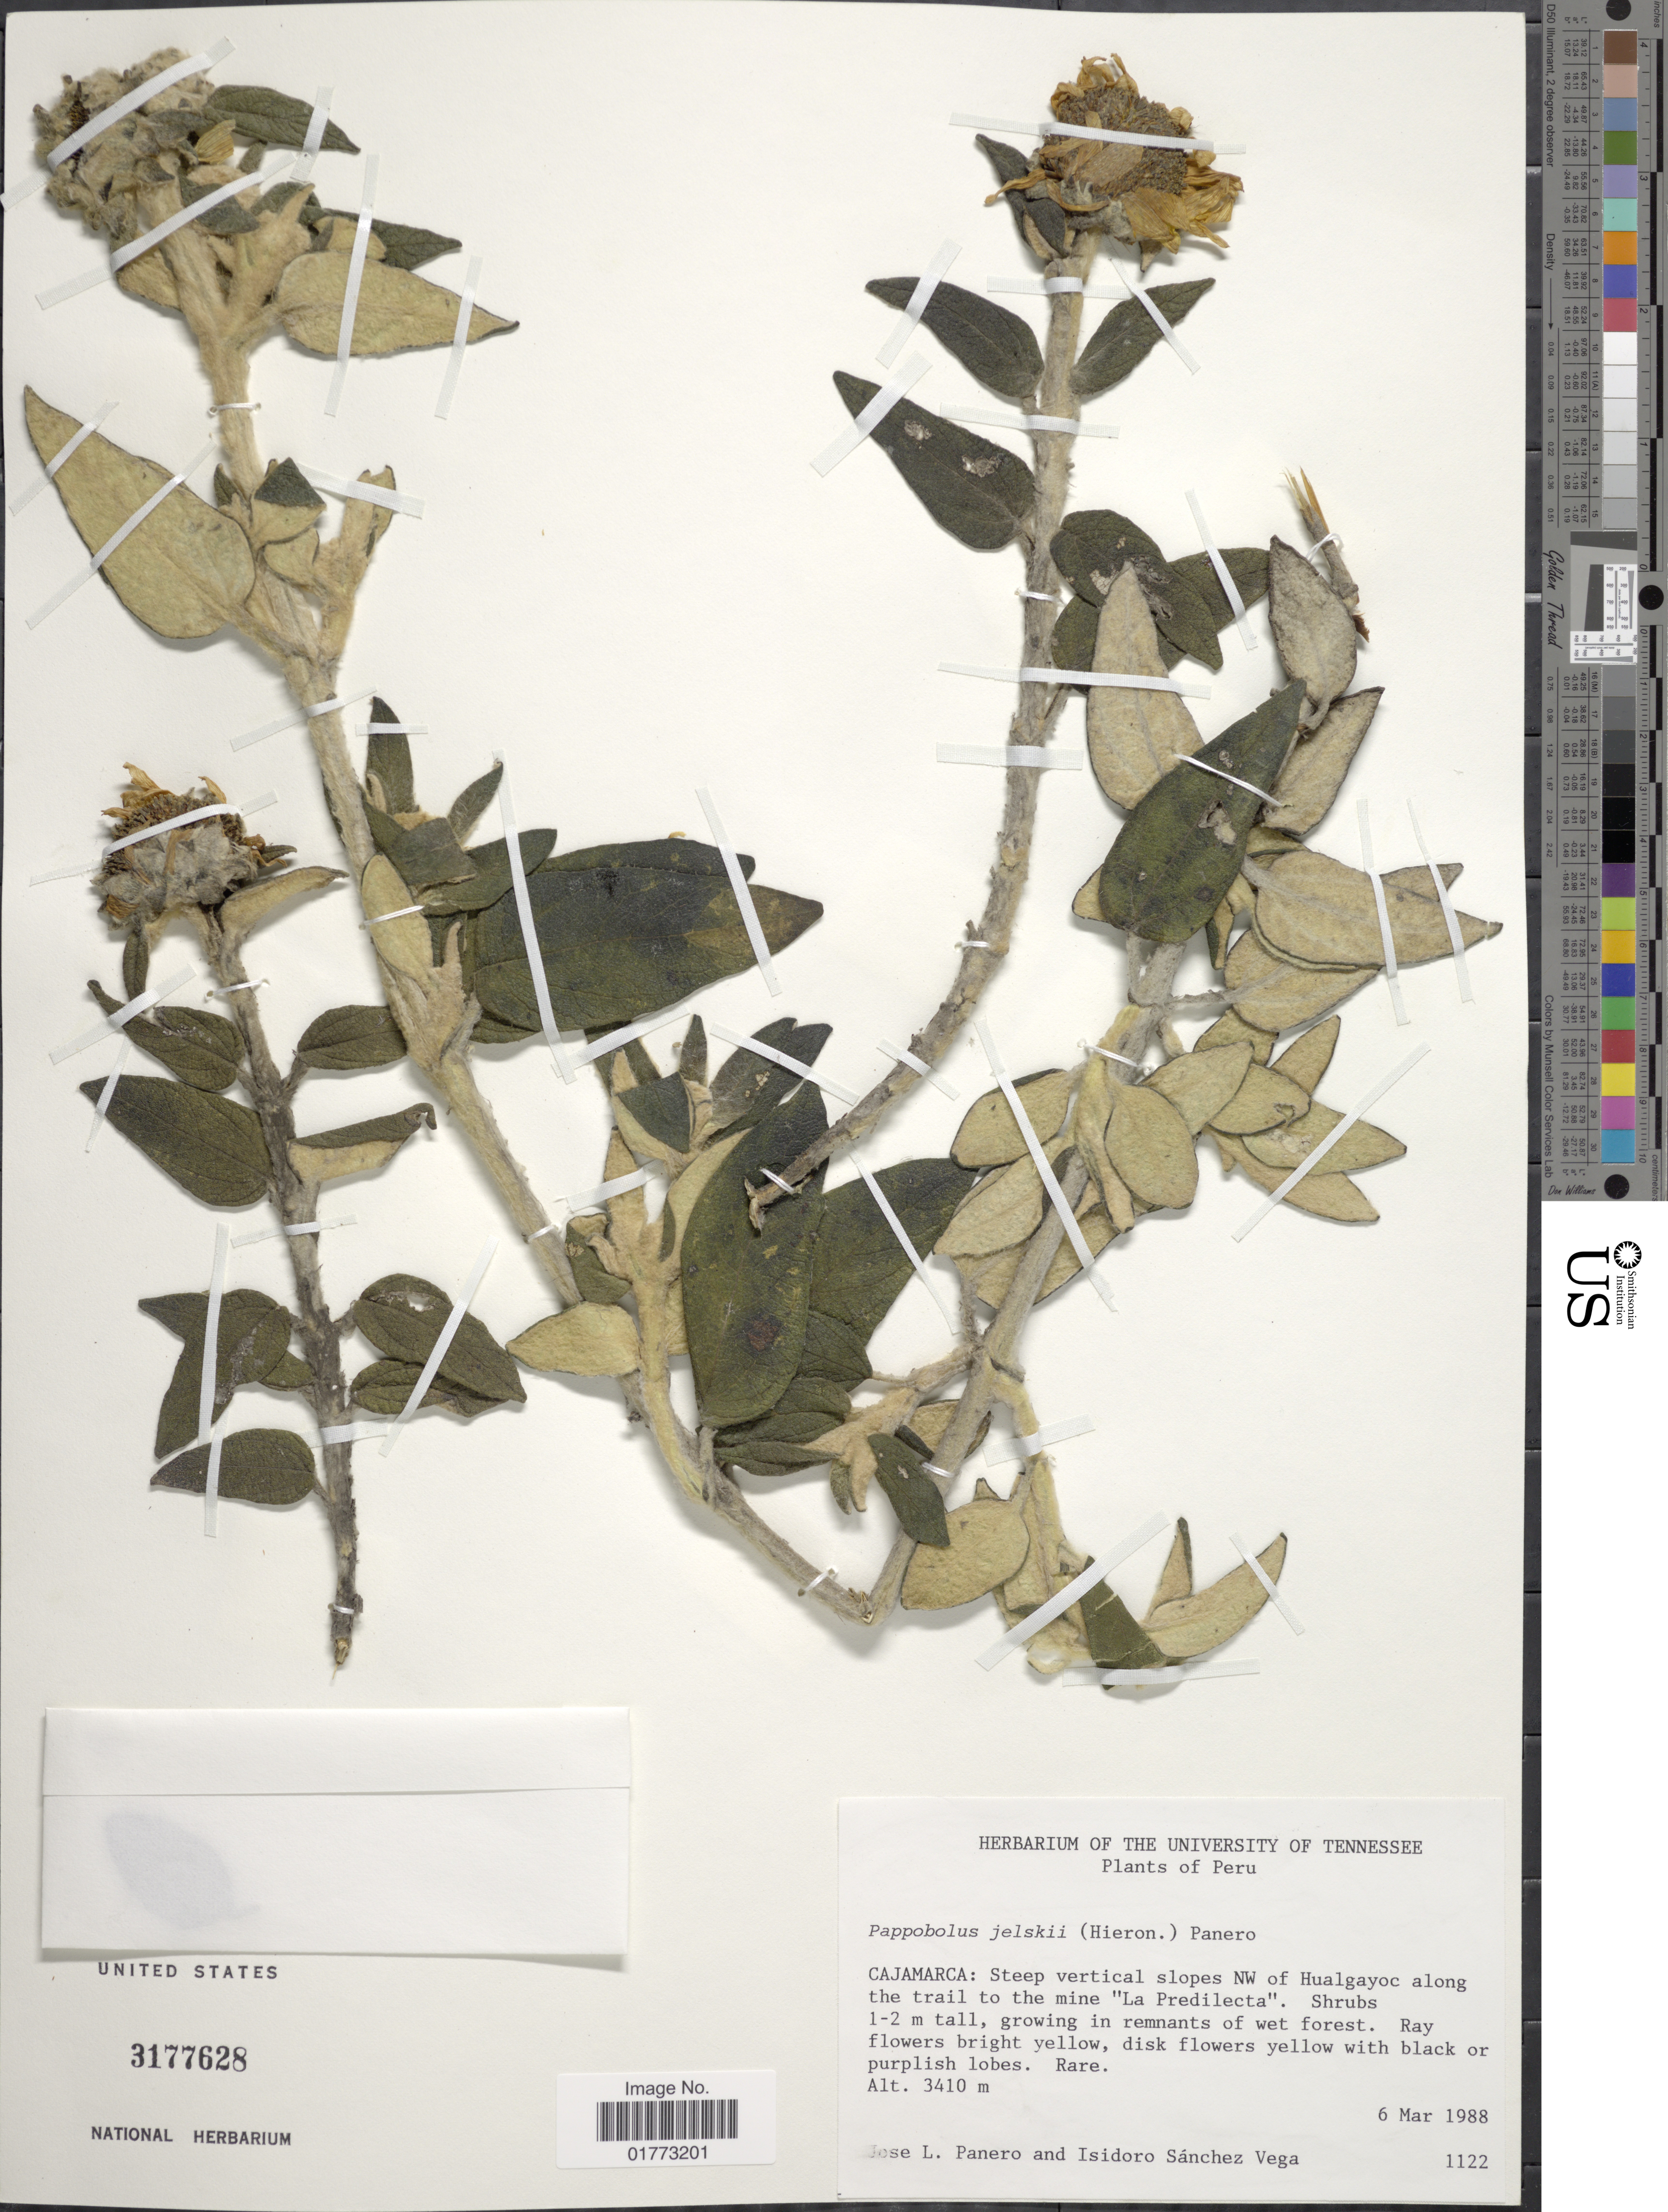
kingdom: Plantae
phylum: Tracheophyta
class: Magnoliopsida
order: Asterales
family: Asteraceae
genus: Pappobolus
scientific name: Pappobolus jelskii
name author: (Hieron.) Panero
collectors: J. L. Panero & I. Sánchez Vega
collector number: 1122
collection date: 1988-03-06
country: Peru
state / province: Cajamarca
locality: Steep vertical slopes NW of Hualgayoc along the trail to the mine "La Predilecta"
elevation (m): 3410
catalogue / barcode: US 3177628